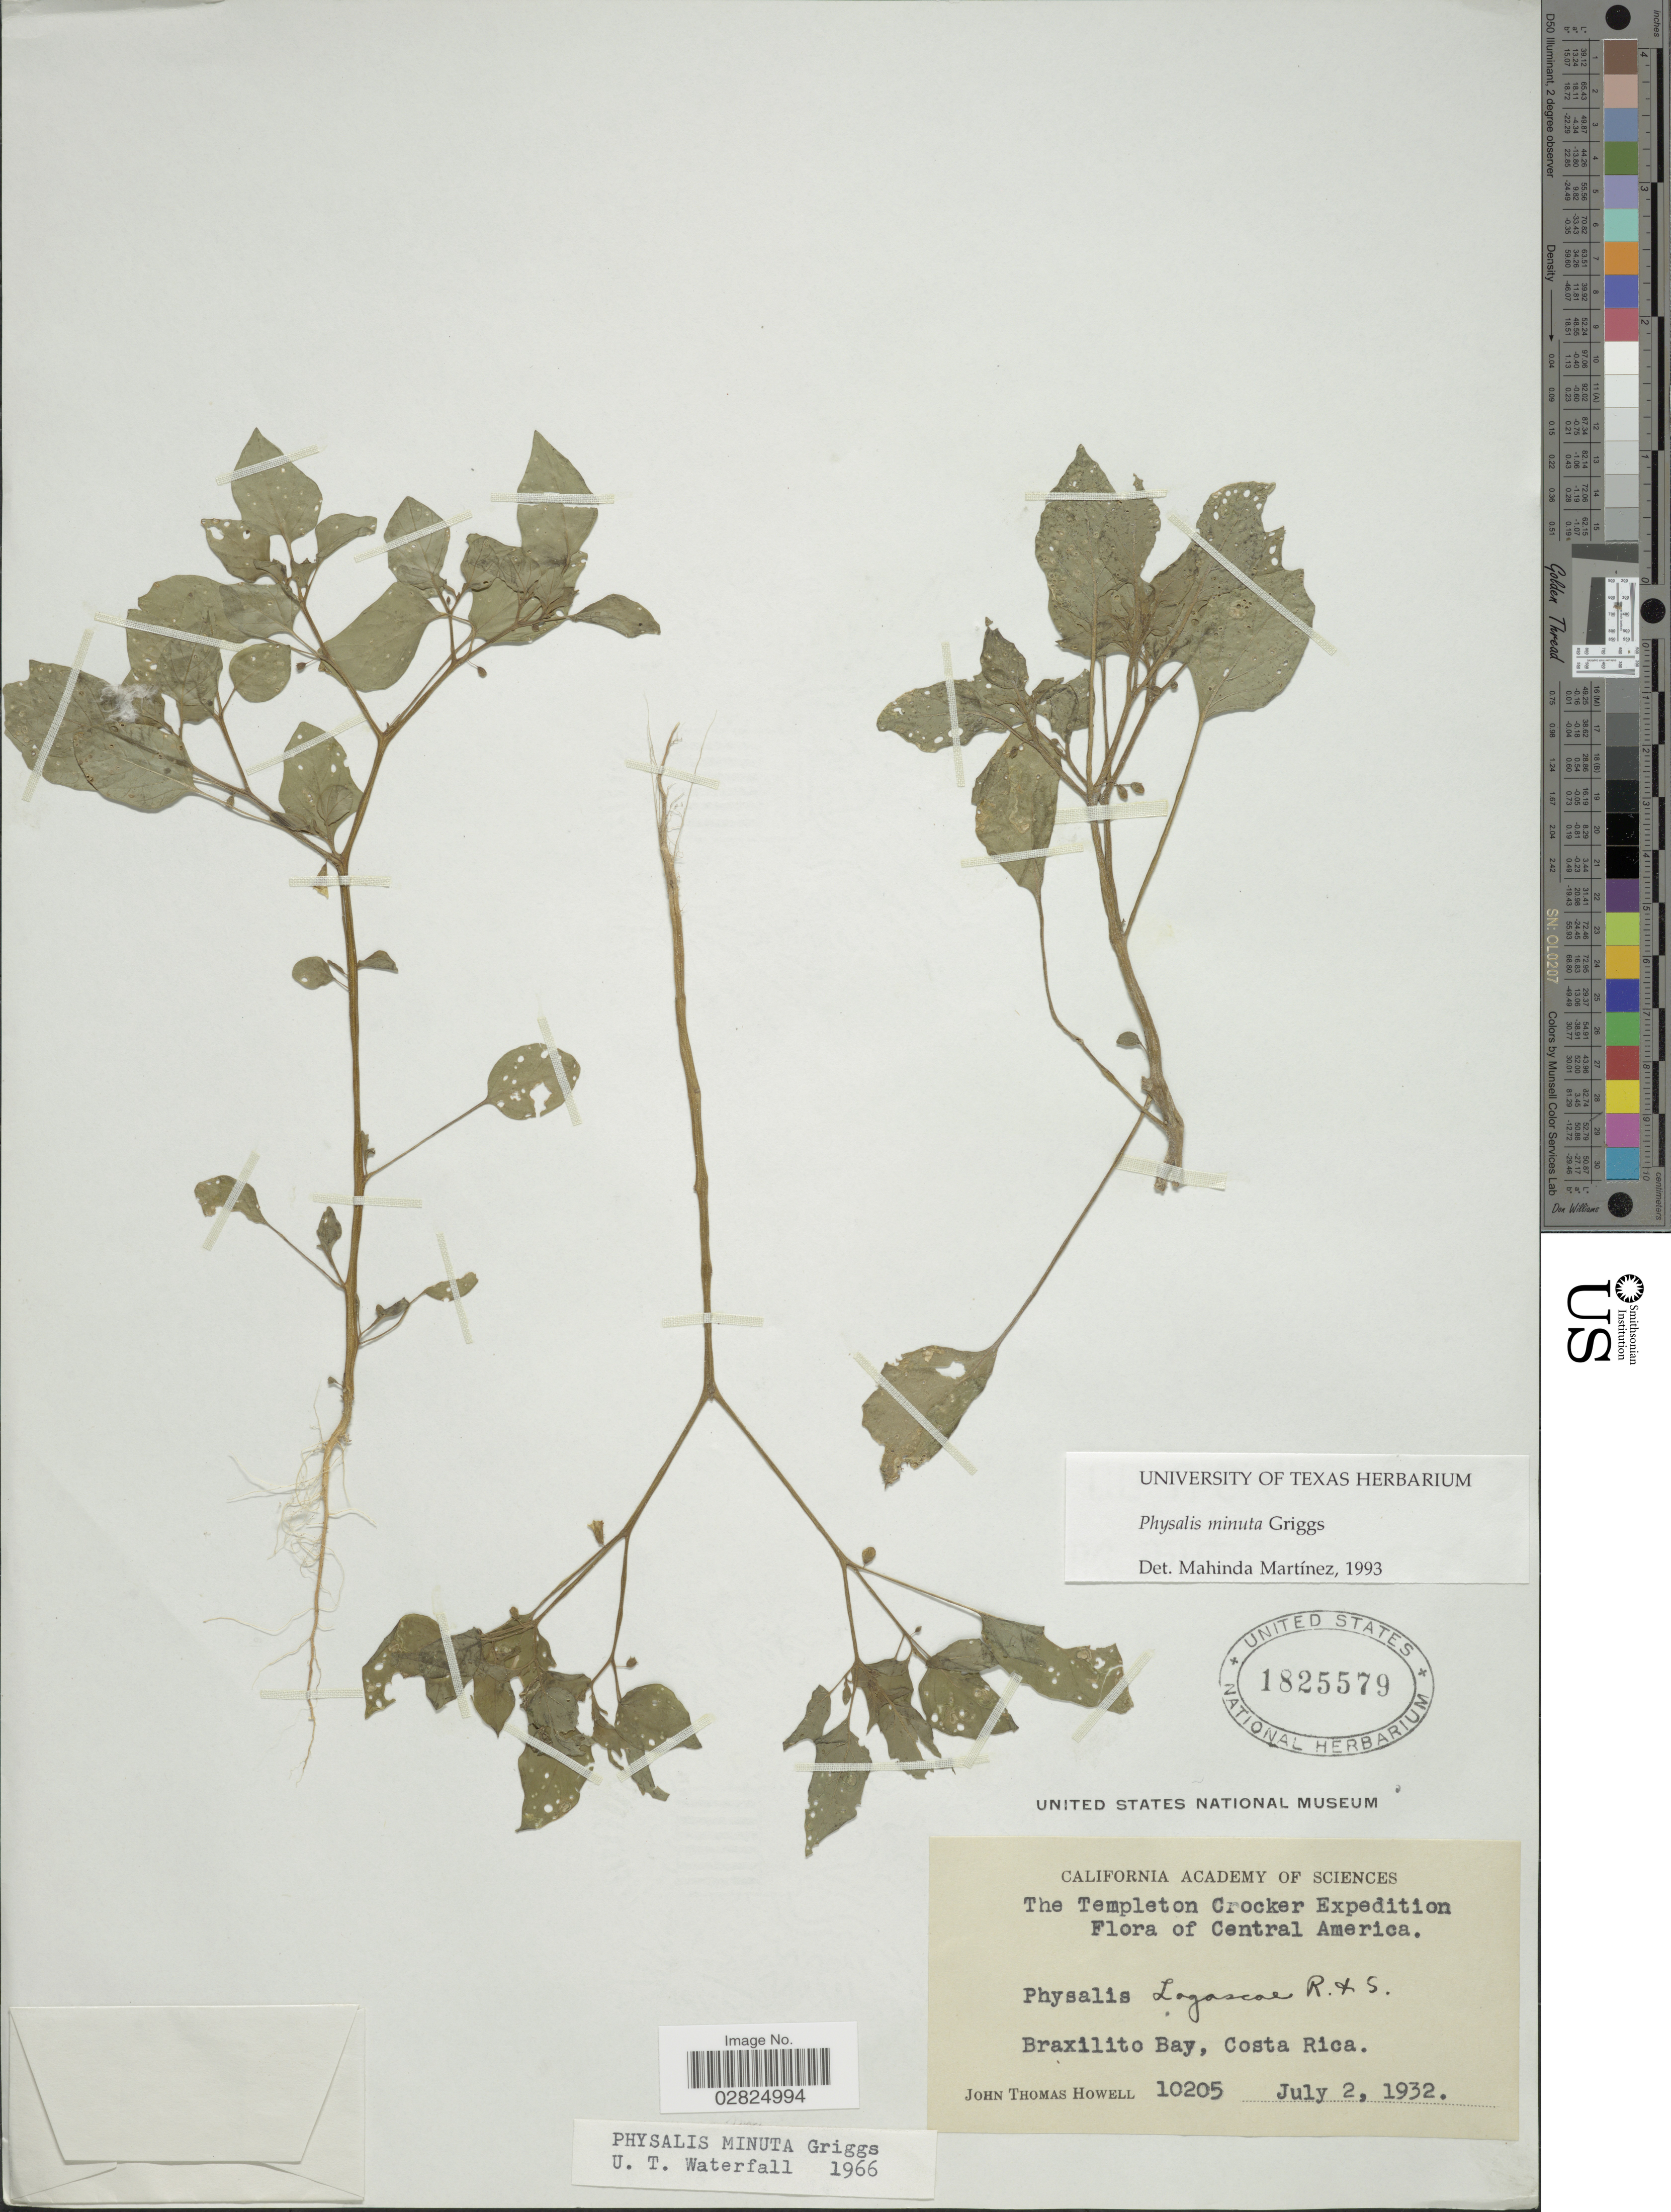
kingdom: Plantae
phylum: Tracheophyta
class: Magnoliopsida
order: Solanales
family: Solanaceae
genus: Physalis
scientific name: Physalis minuta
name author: R.F. Griggs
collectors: J. T. Howell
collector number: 10205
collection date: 1932-07-02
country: Costa Rica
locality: Braxilito Bay.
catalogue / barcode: US 1825579